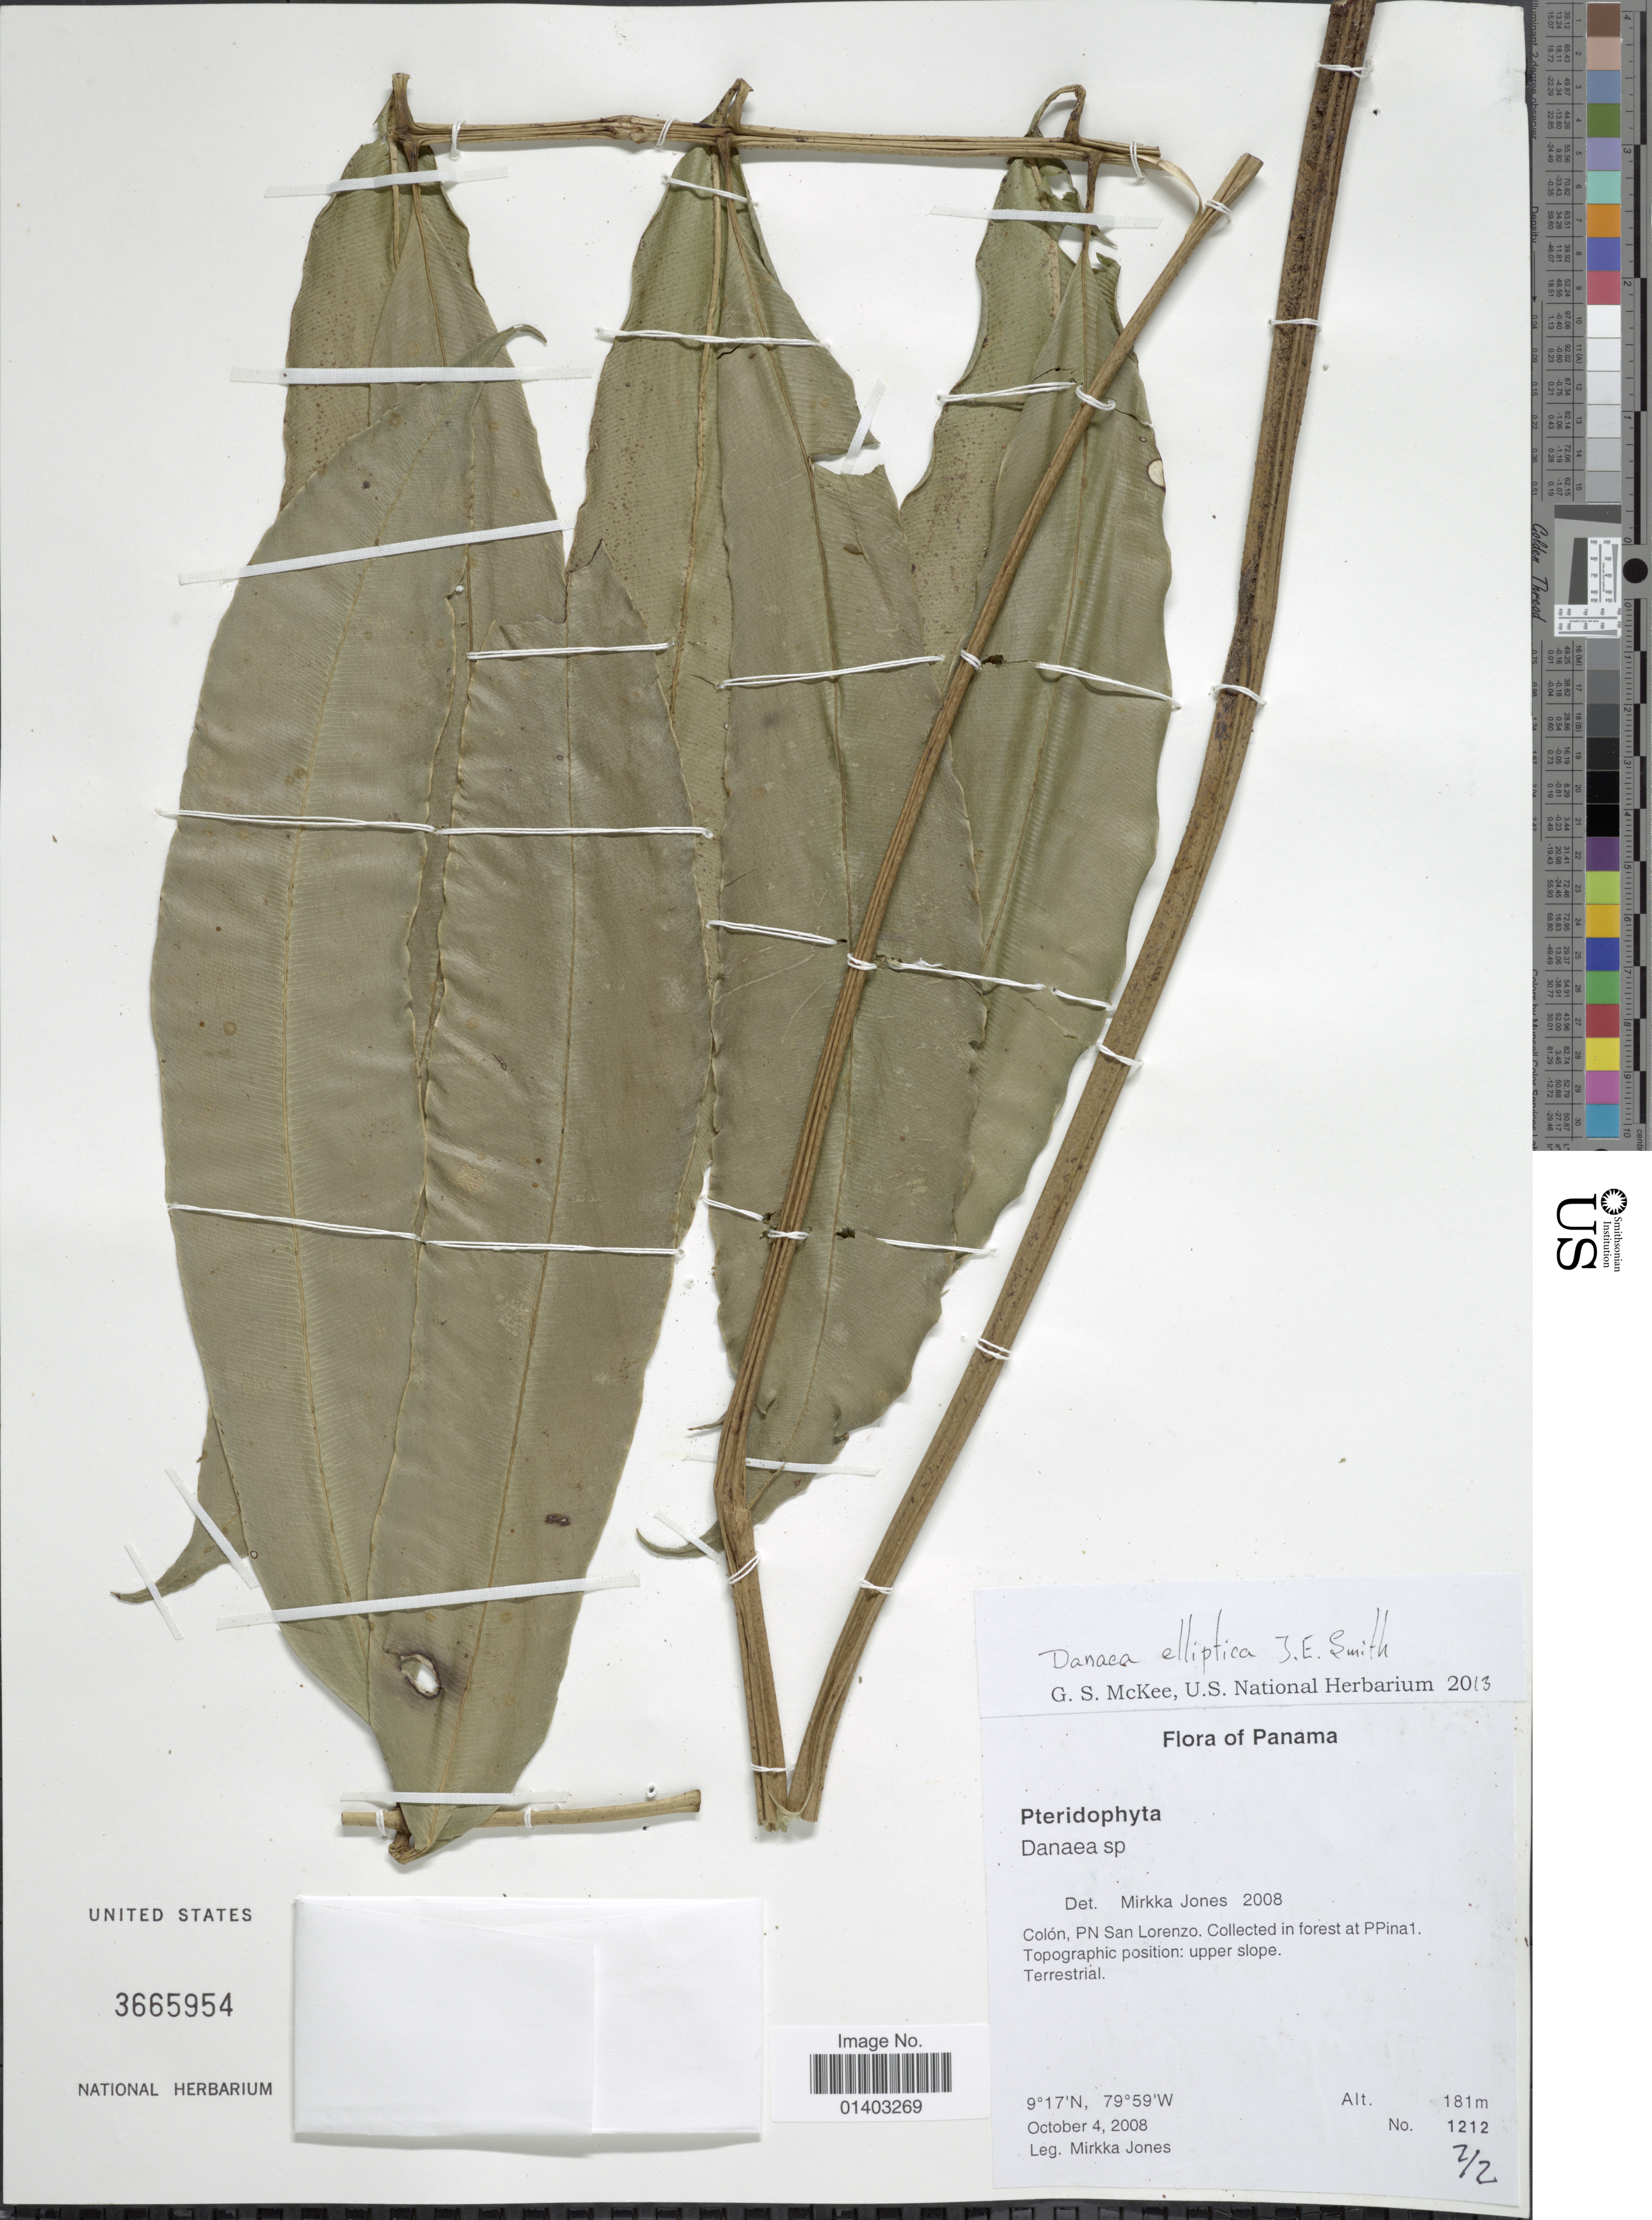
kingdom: Plantae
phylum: Tracheophyta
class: Polypodiopsida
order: Marattiales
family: Marattiaceae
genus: Danaea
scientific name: Danaea elliptica subsp. elliptica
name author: Sm.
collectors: M. Jones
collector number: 1212½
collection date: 2008-10-04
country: Panama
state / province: Colón / Panamá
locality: PN San Lorenzo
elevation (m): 181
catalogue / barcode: US 3665954